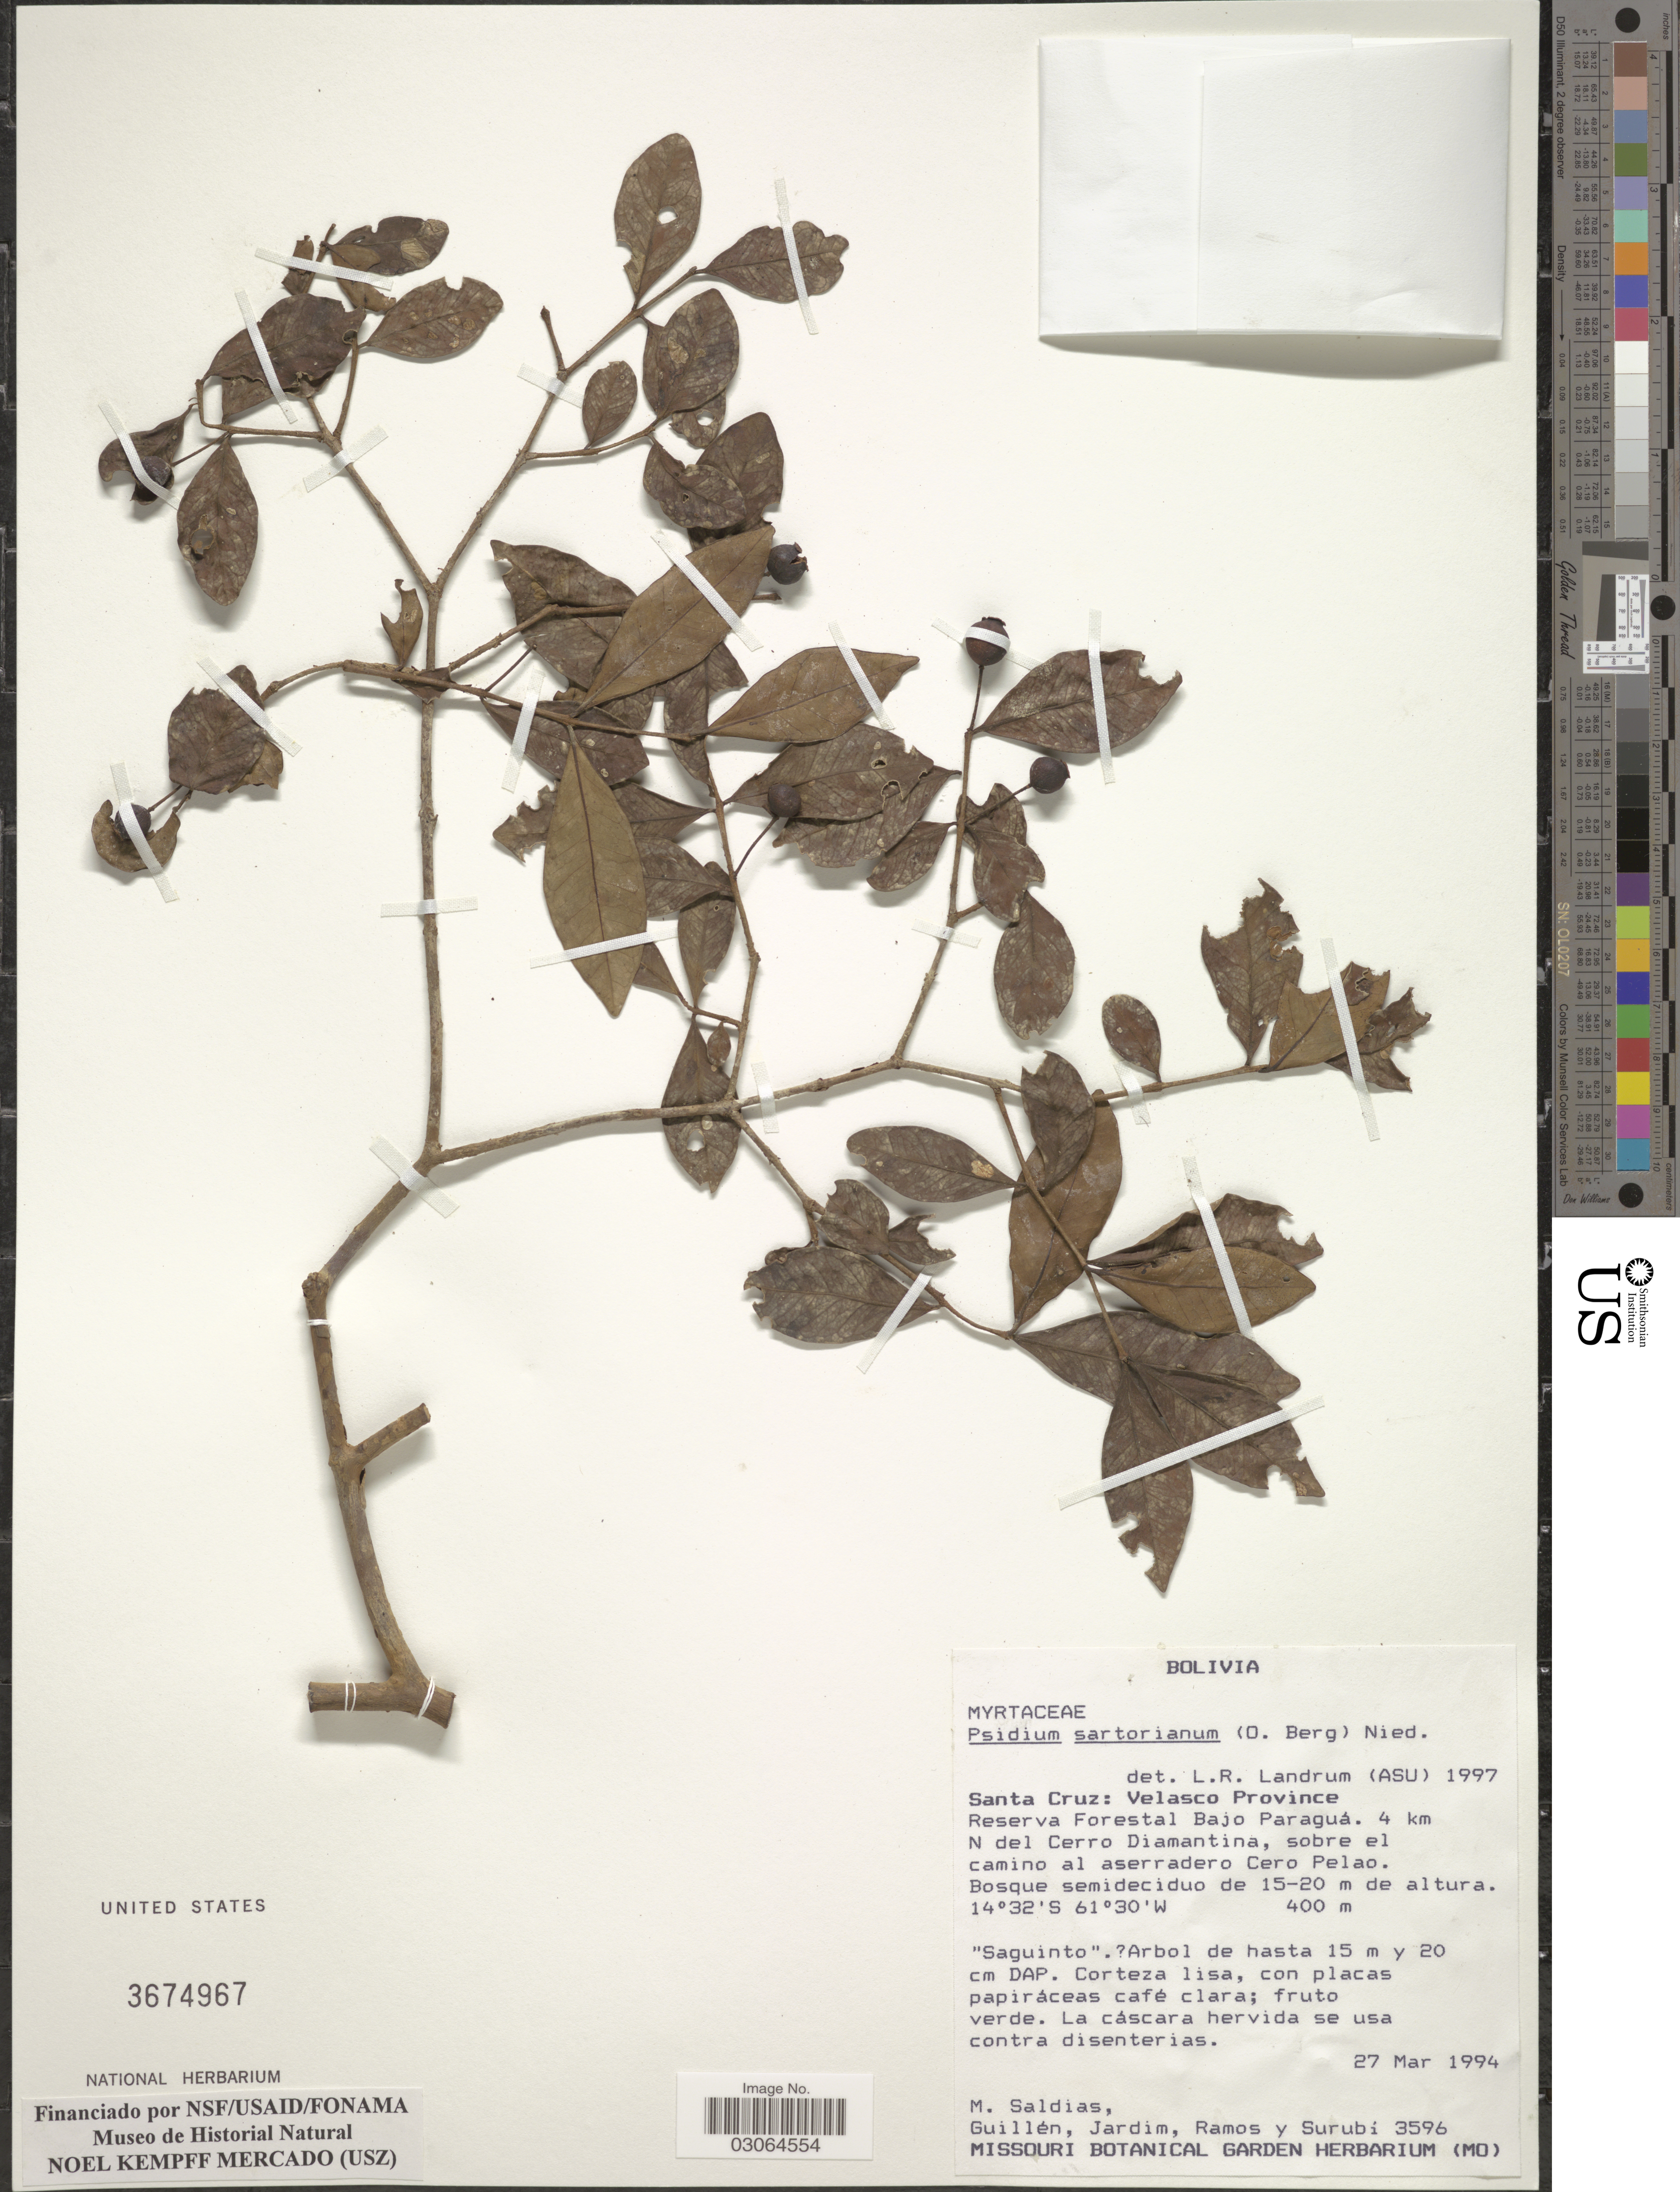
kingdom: Plantae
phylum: Tracheophyta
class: Magnoliopsida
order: Myrtales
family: Myrtaceae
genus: Psidium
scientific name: Psidium sartorianum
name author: (O. Berg) Nied.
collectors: M. Saldias, -- Guillen, Jardim, --, Ramos & Surubi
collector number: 3596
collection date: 1994-03-27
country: Bolivia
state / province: Santa Cruz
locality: Velasco Province, Reserva Forestal Bajo Paraguá. 4 km N del Cerro Diamantina, sobre el camino al aserradero Cero Pelao.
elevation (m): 400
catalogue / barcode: US 3674967